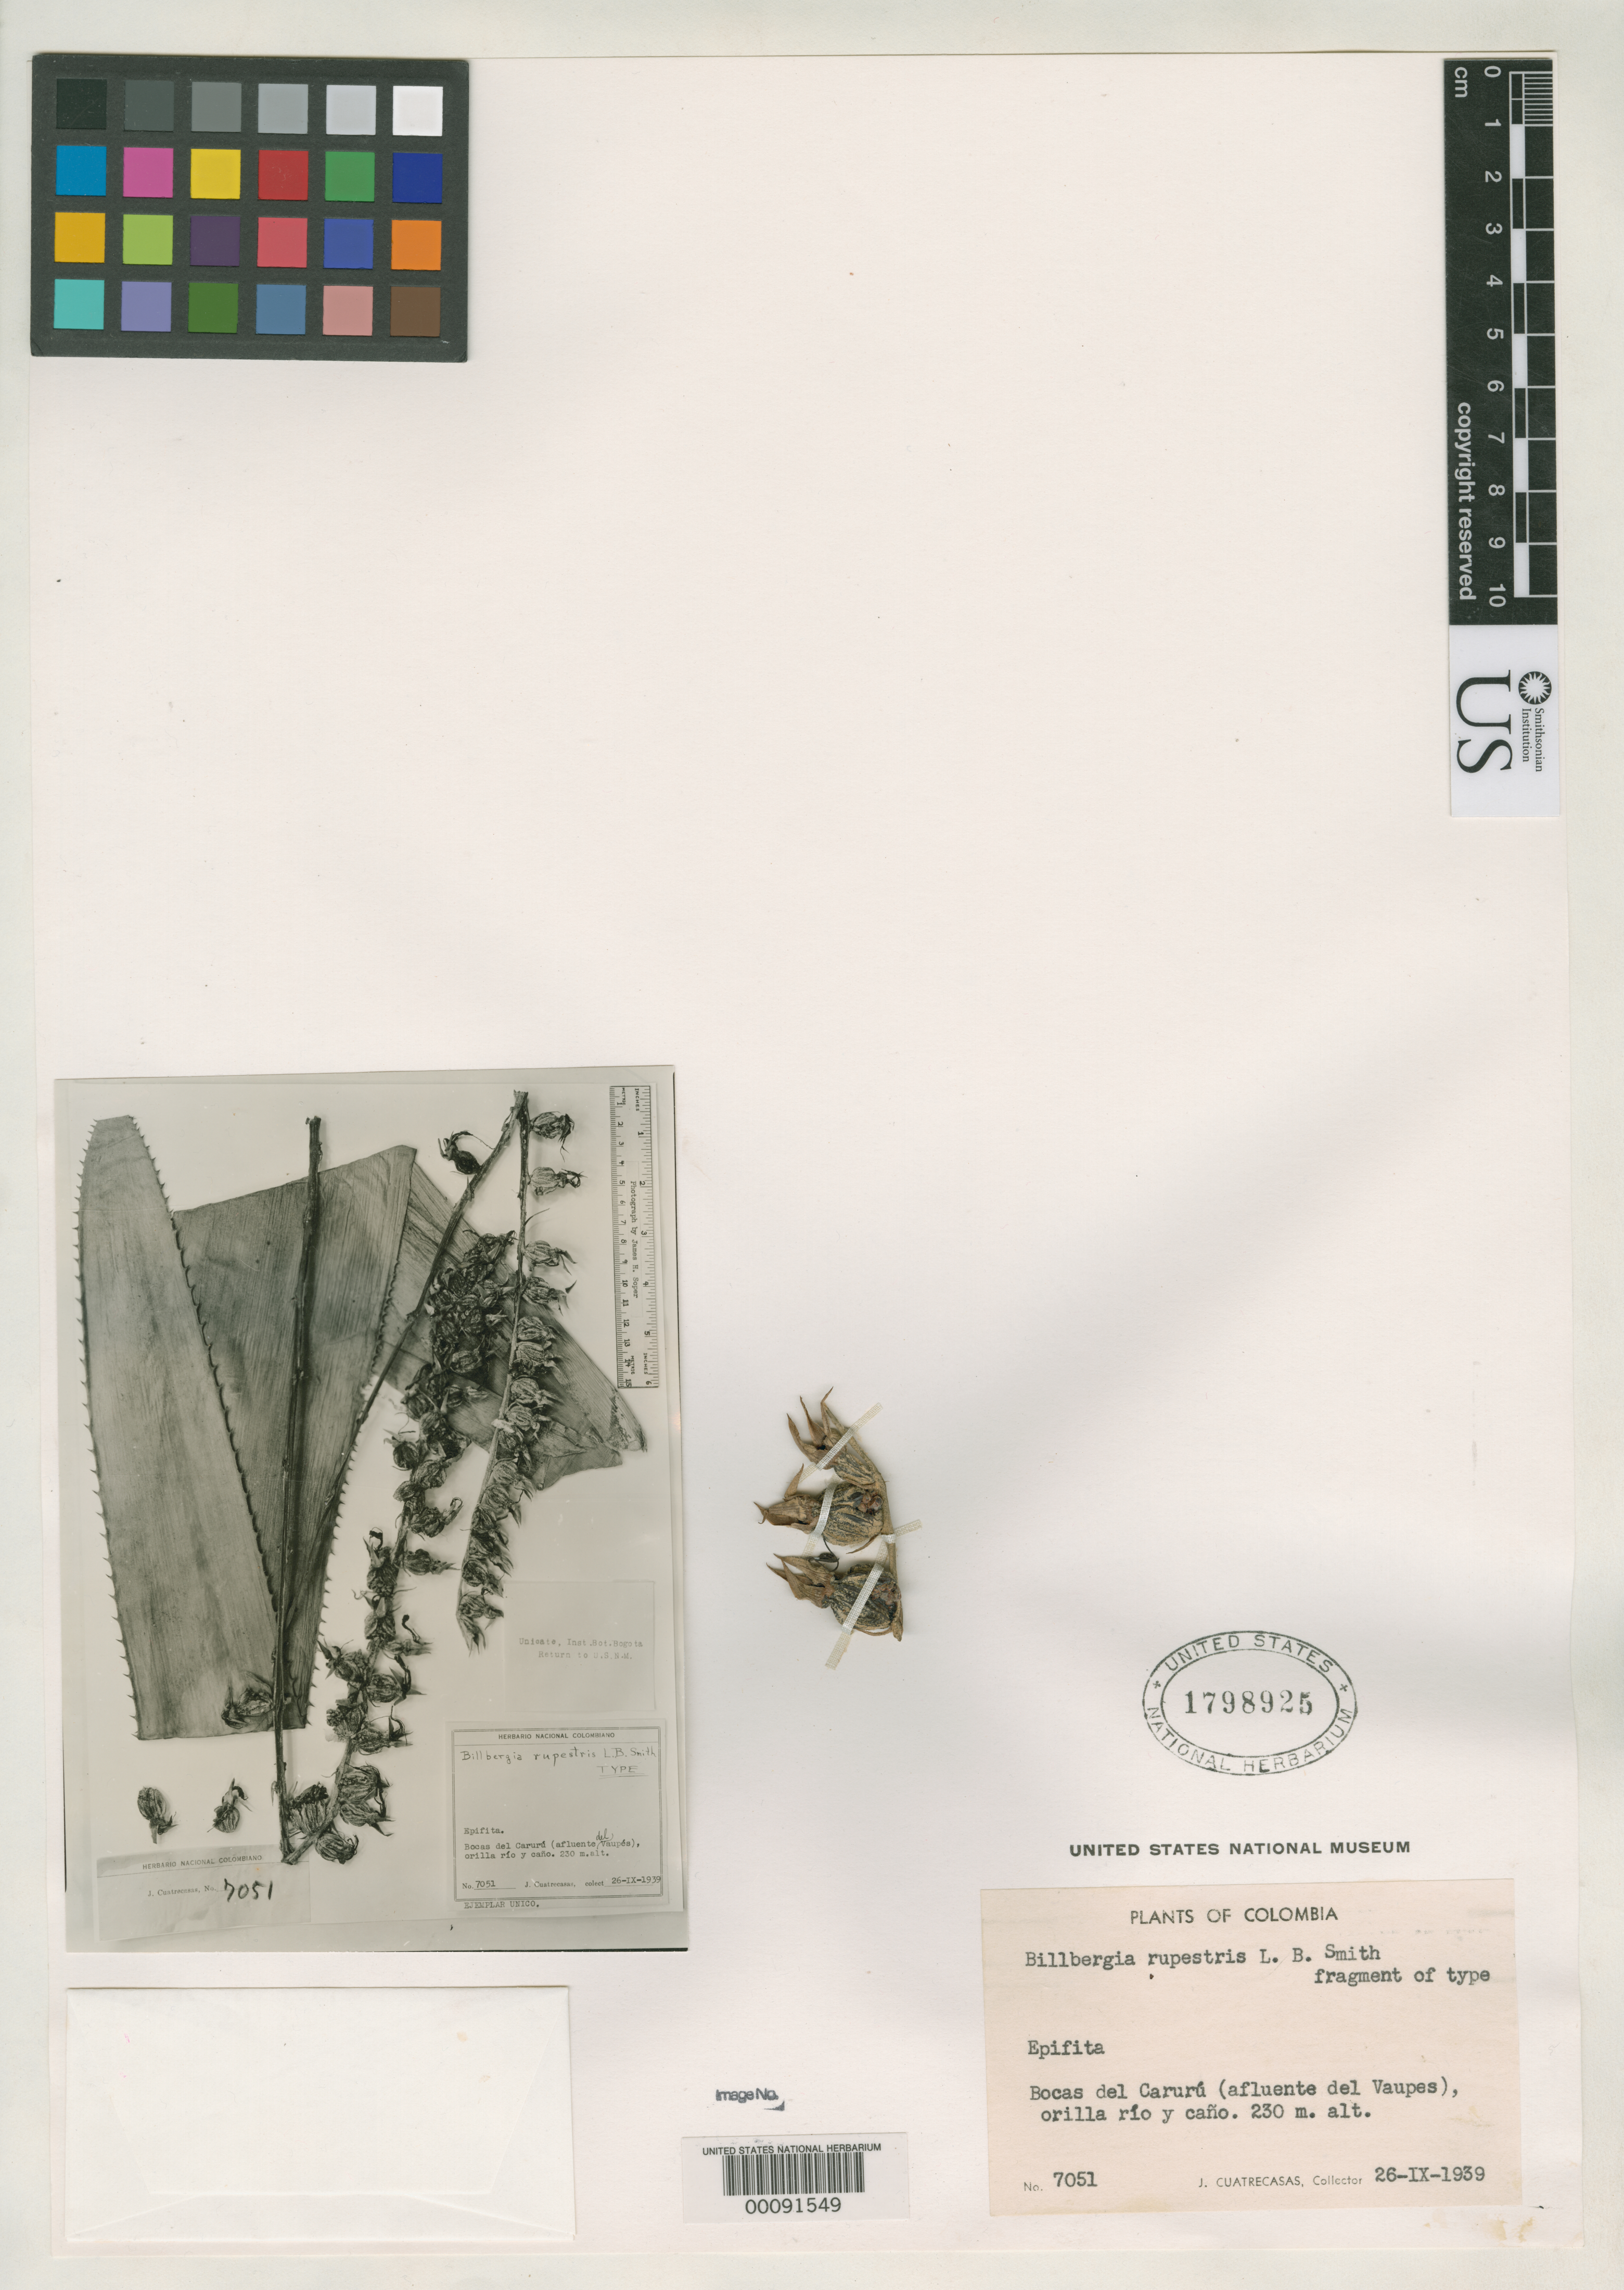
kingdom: Plantae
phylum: Tracheophyta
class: Liliopsida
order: Poales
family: Bromeliaceae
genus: Billbergia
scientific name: Billbergia rupestris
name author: L.B. Sm.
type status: Type Fragment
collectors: J. Cuatrecasas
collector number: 7051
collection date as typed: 26 Sep 1939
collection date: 1939-09-26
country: Colombia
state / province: Vaupés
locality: Bocas del Caruru, afluente del Vaupes.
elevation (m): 230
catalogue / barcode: US 1798925